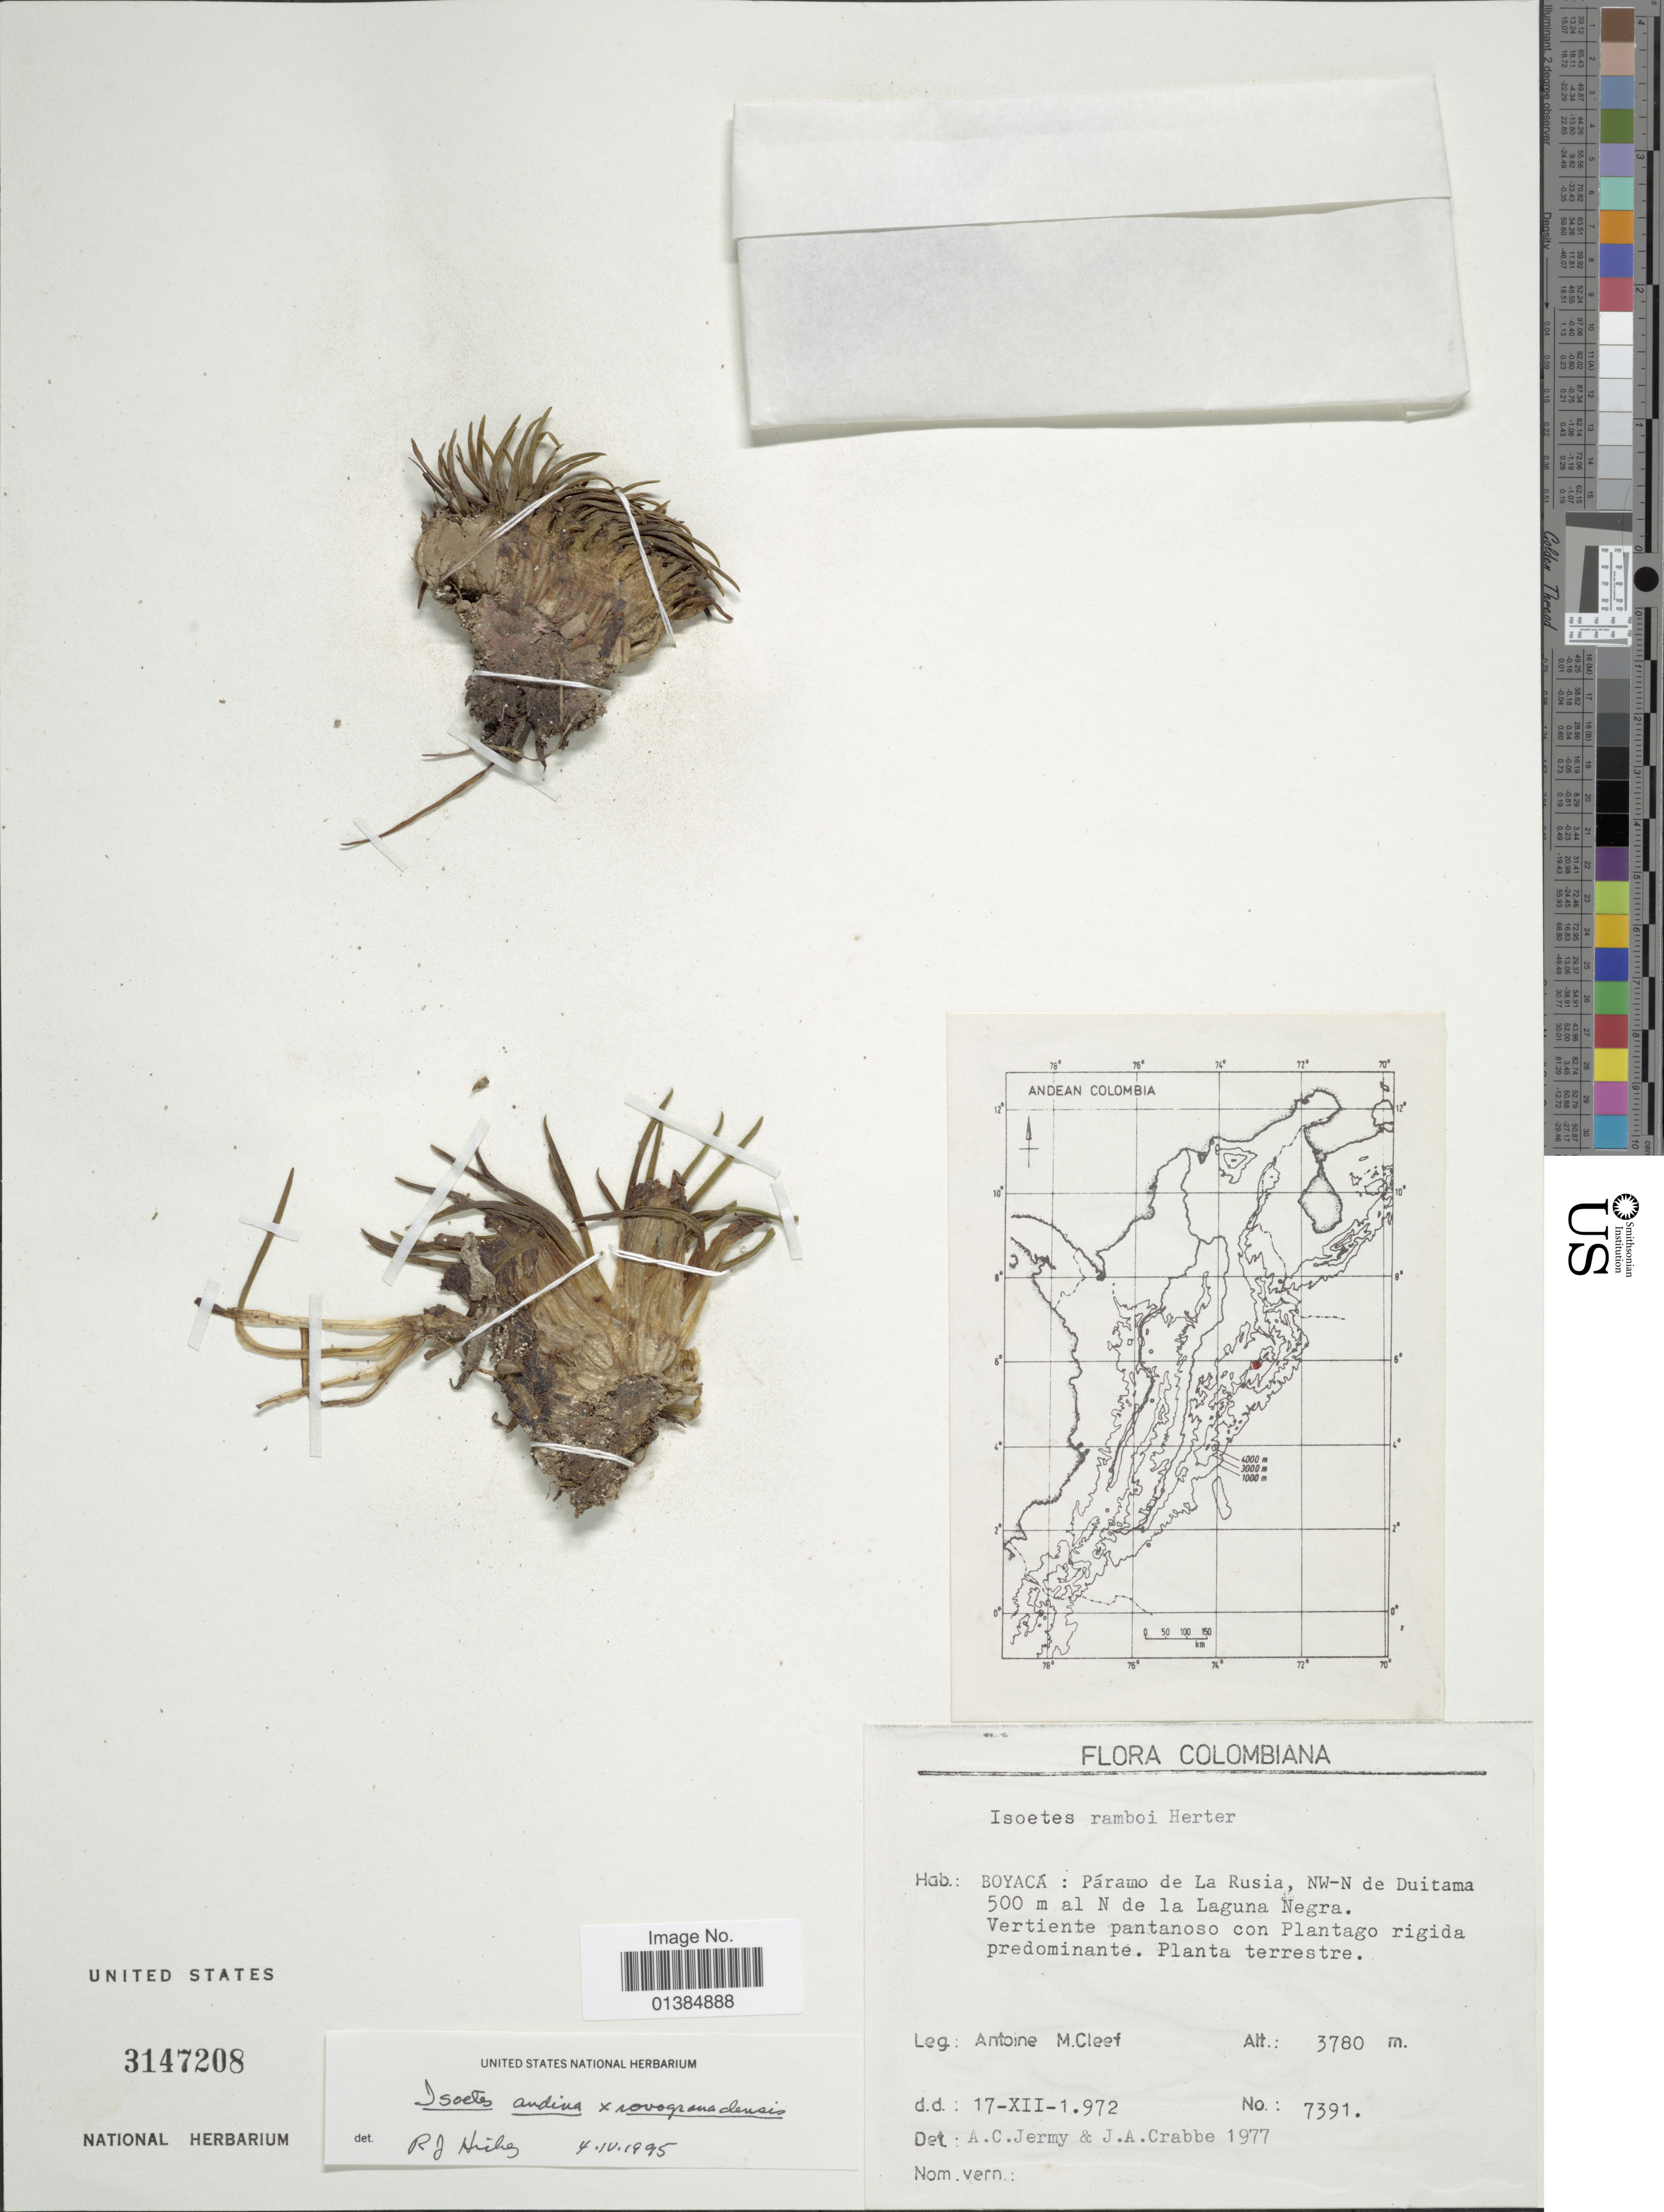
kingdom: Plantae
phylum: Tracheophyta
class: Lycopodiopsida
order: Isoetales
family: Isoetaceae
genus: Isoetes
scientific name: Isoetes andina x I. novogranadensis H.P. Fuchs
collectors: A. M. Cleef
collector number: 7391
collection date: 1972-12-17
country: Colombia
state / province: Boyacá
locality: Páramo de La Rusia, NW-N de Duitama 500 m al N de la Laguna Negra.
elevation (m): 3780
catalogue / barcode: US 3147208